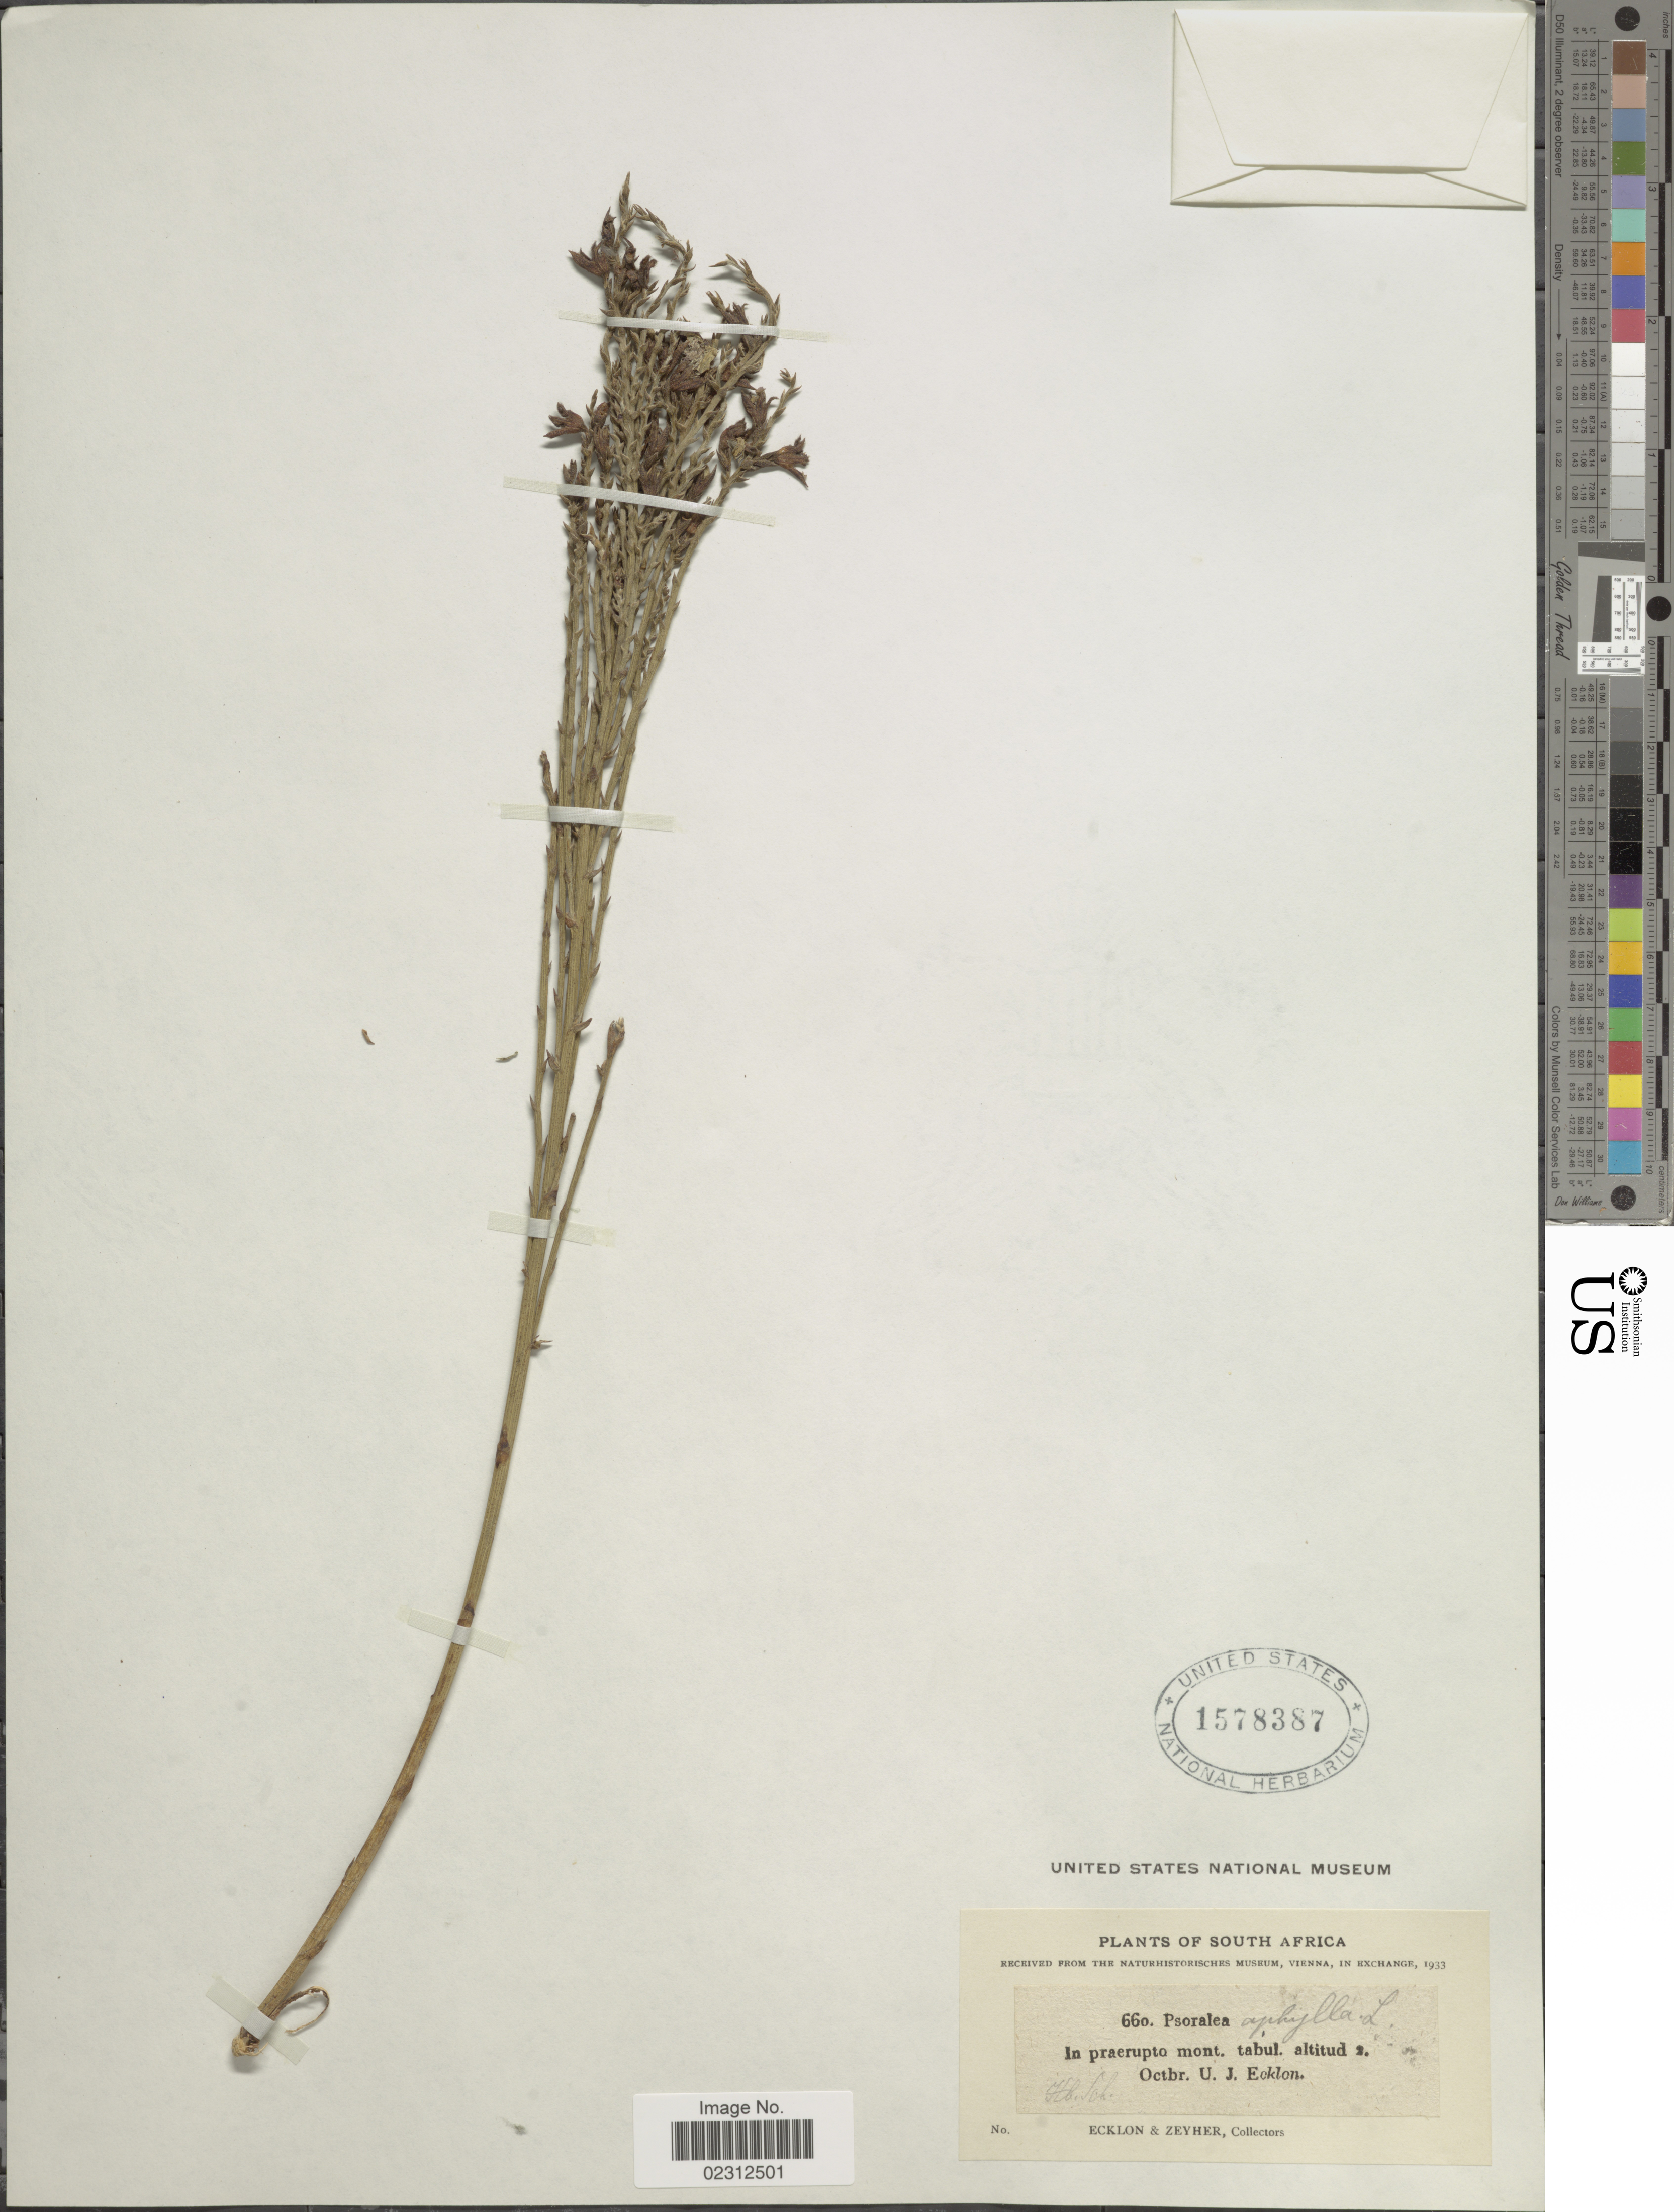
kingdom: Plantae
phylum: Tracheophyta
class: Magnoliopsida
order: Fabales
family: Fabaceae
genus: Psoralea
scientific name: Psoralea aphylla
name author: L.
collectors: -. Ecklon & -. Zeyher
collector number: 660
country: South Africa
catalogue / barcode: US 1578387